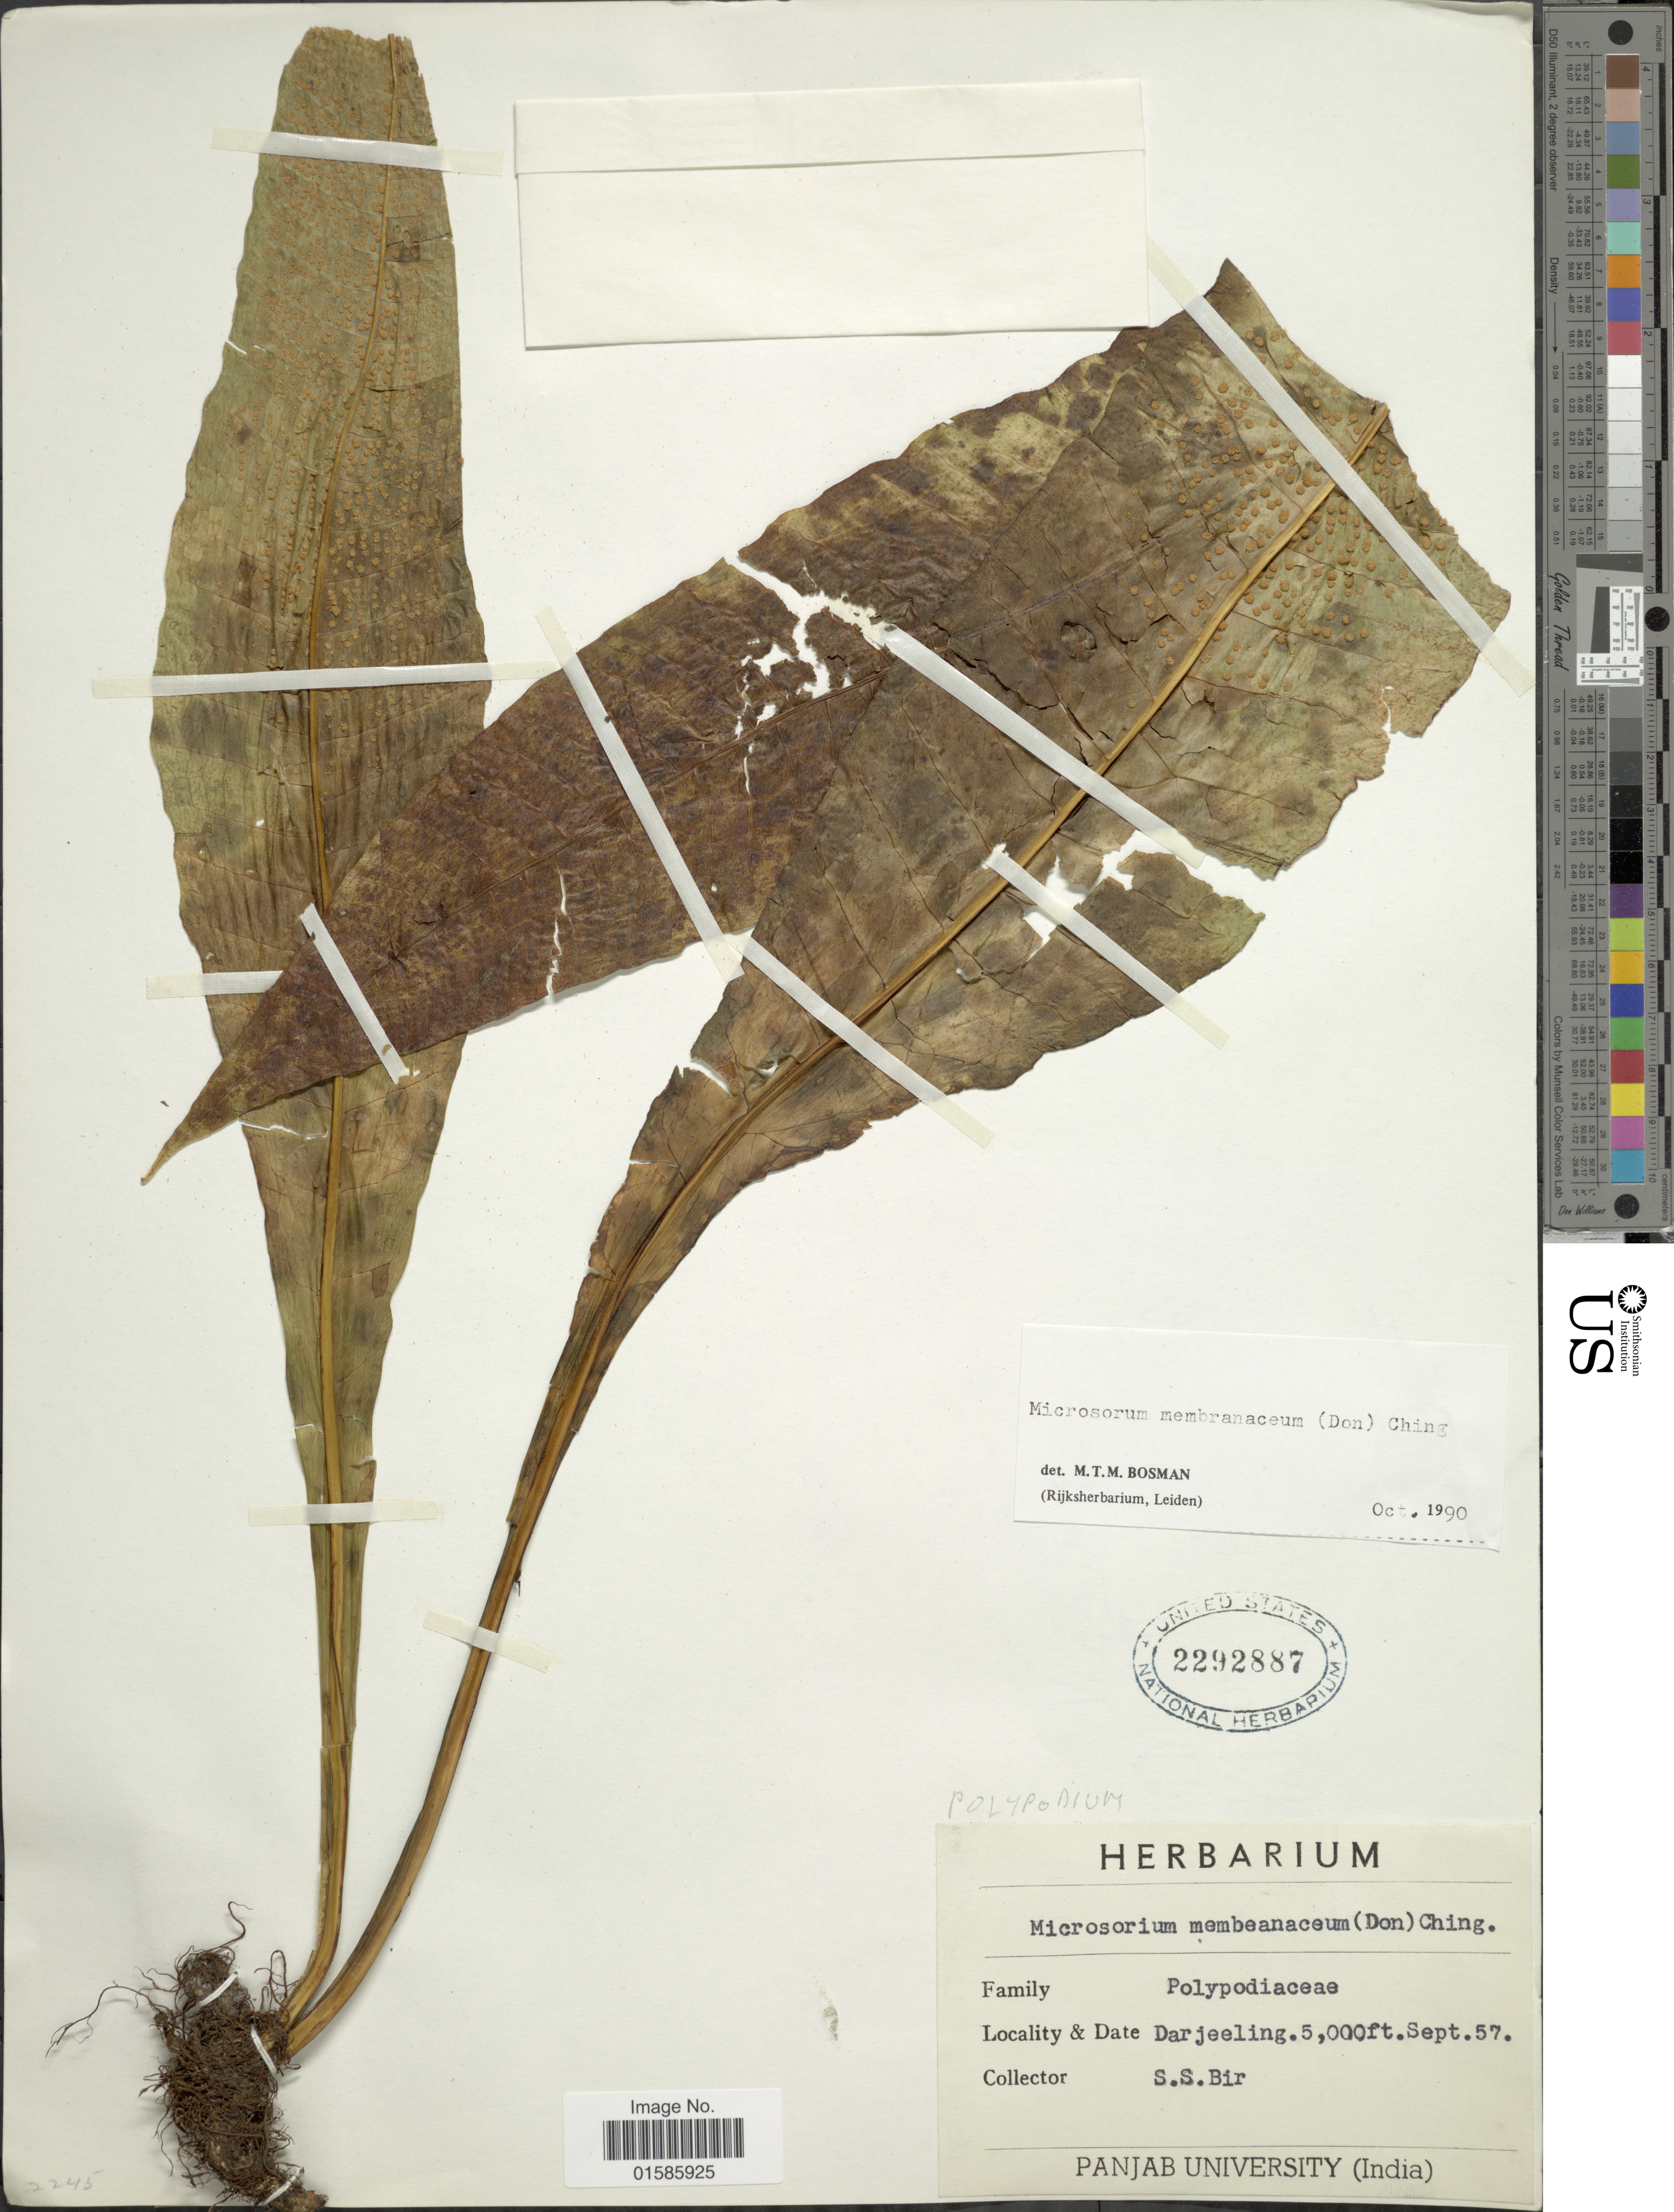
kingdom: Plantae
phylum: Tracheophyta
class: Polypodiopsida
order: Polypodiales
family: Polypodiaceae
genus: Microsorum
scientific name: Microsorum membranaceum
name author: (D. Don) Ching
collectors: S. S. Bir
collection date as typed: Transcribed d/m/y: /9/57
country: India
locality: Darjeeling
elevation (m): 1524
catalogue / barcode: US 2292887